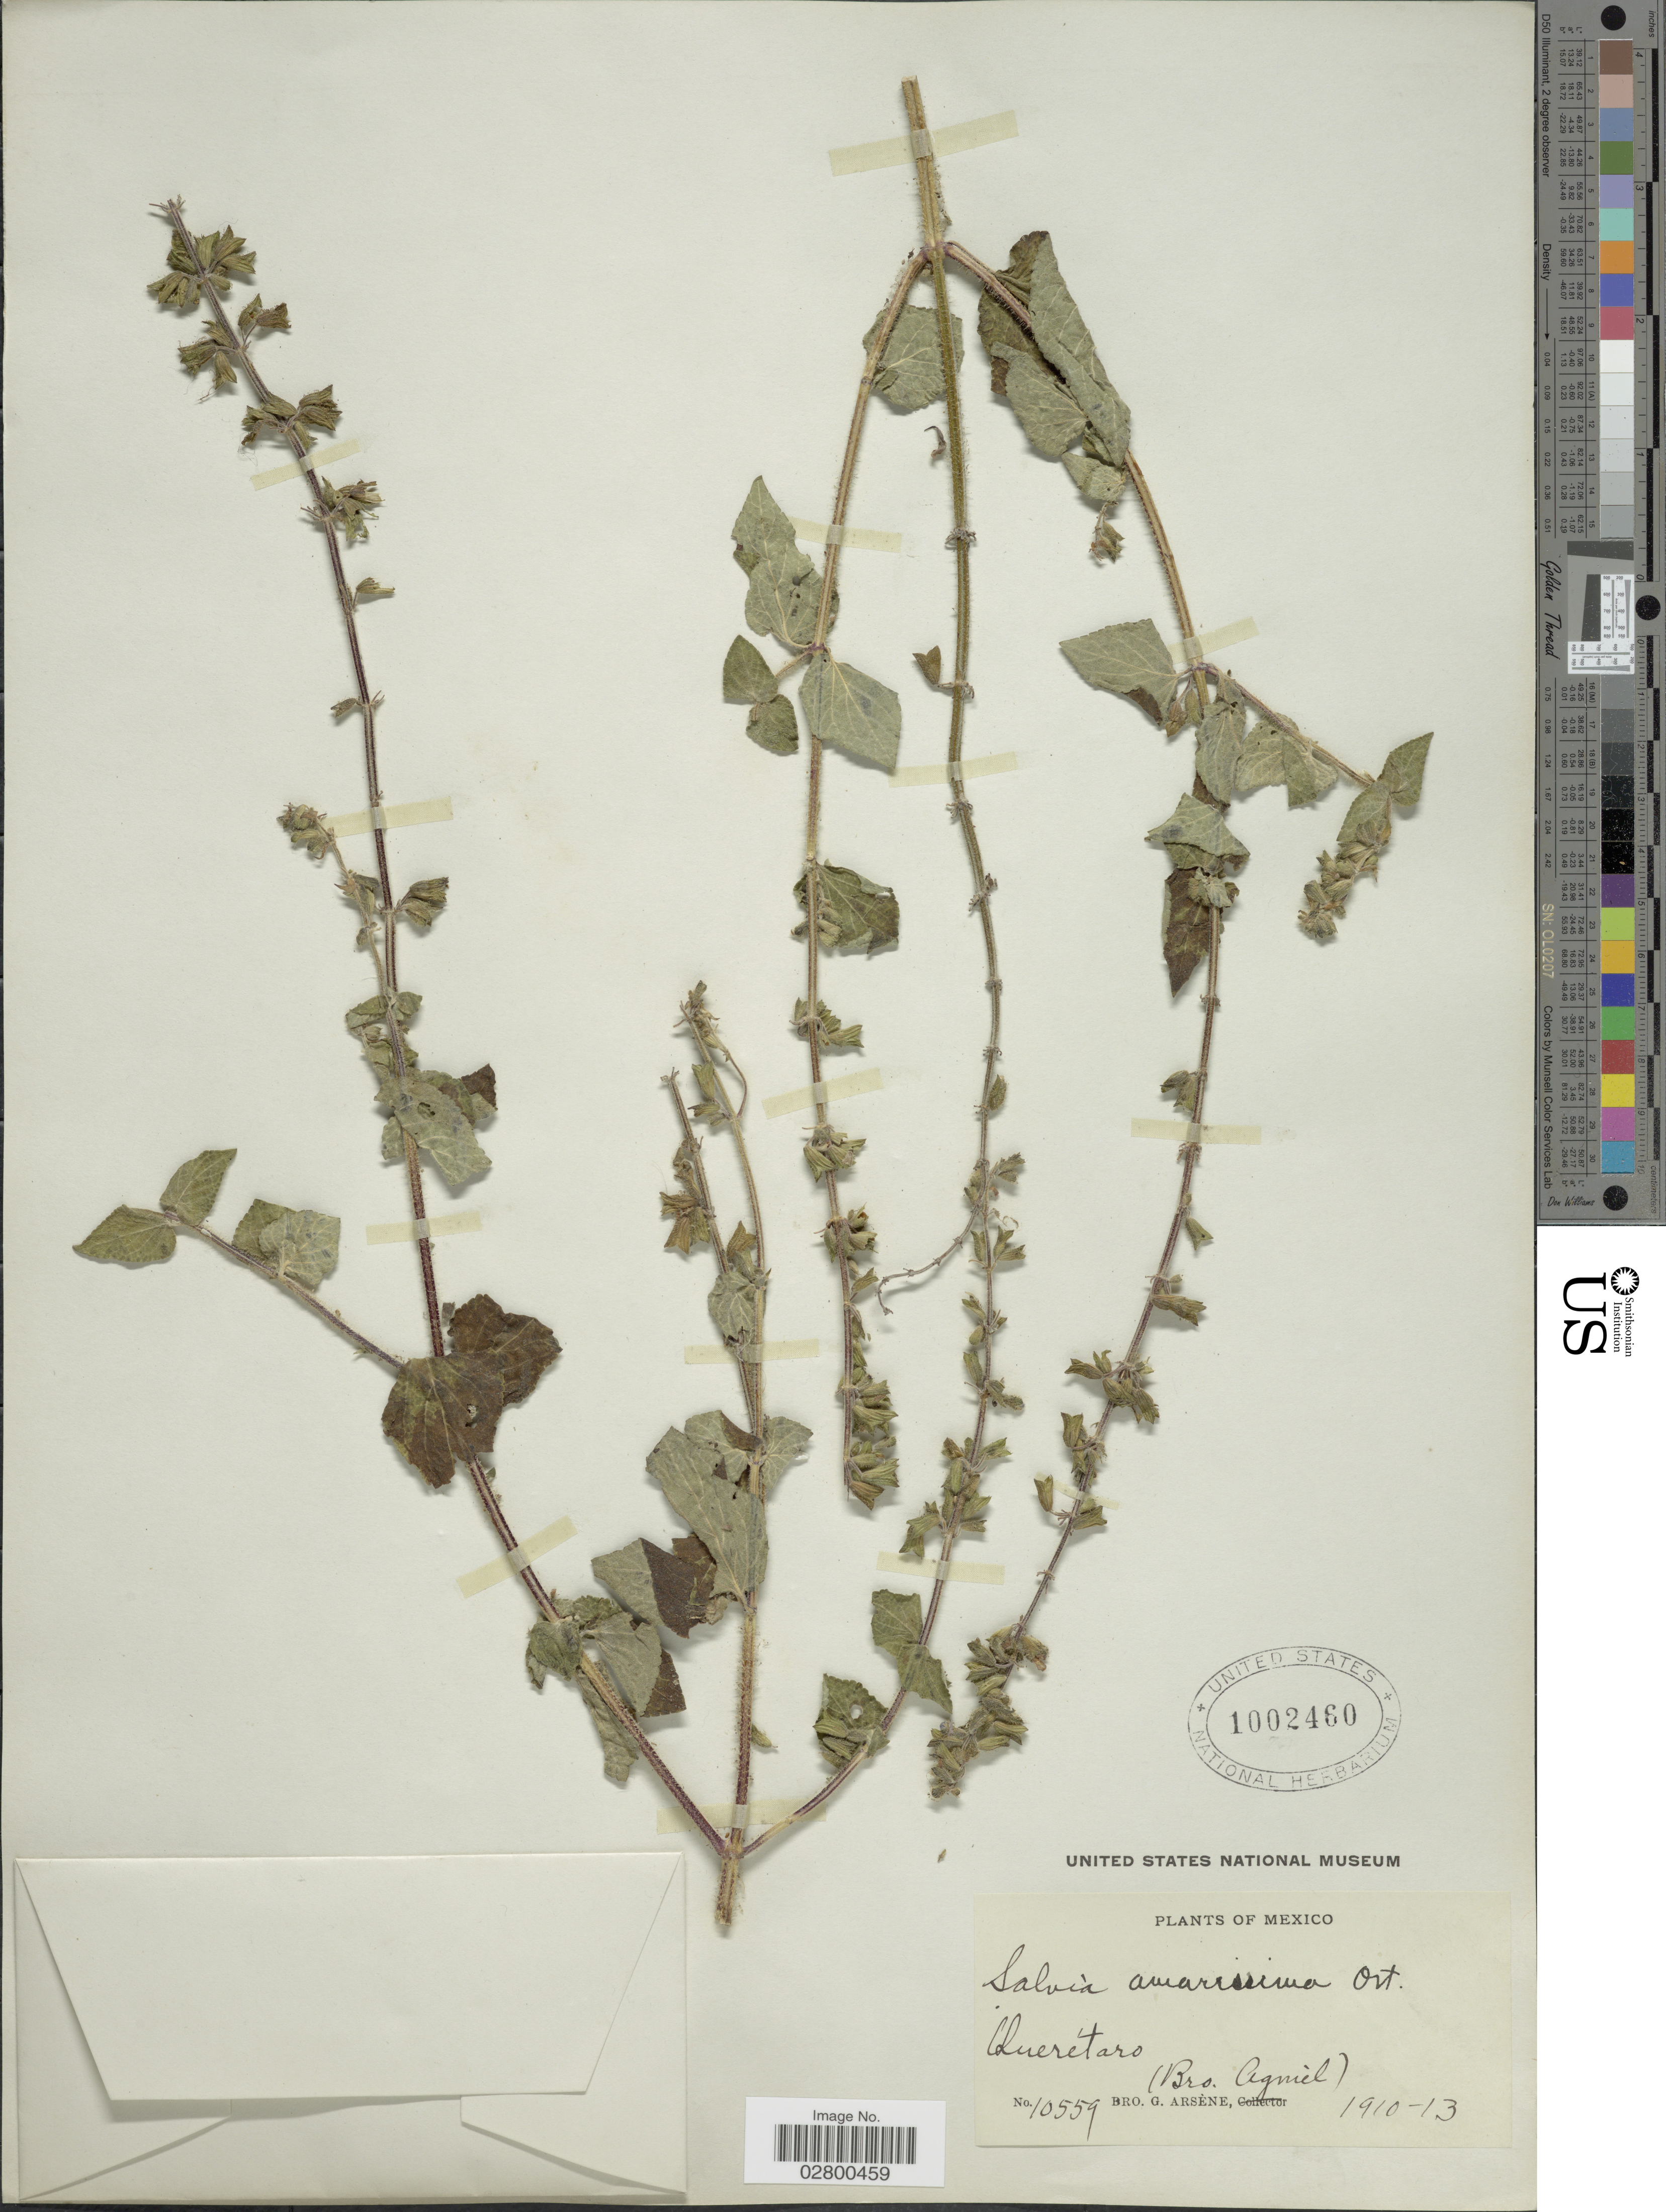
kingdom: Plantae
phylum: Tracheophyta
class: Magnoliopsida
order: Lamiales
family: Lamiaceae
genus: Salvia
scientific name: Salvia amarissima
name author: Orteg.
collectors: Bro. G. Arsène & Bro. Agniel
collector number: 10559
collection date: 1910/1913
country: Mexico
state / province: Querétaro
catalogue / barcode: US 1002460